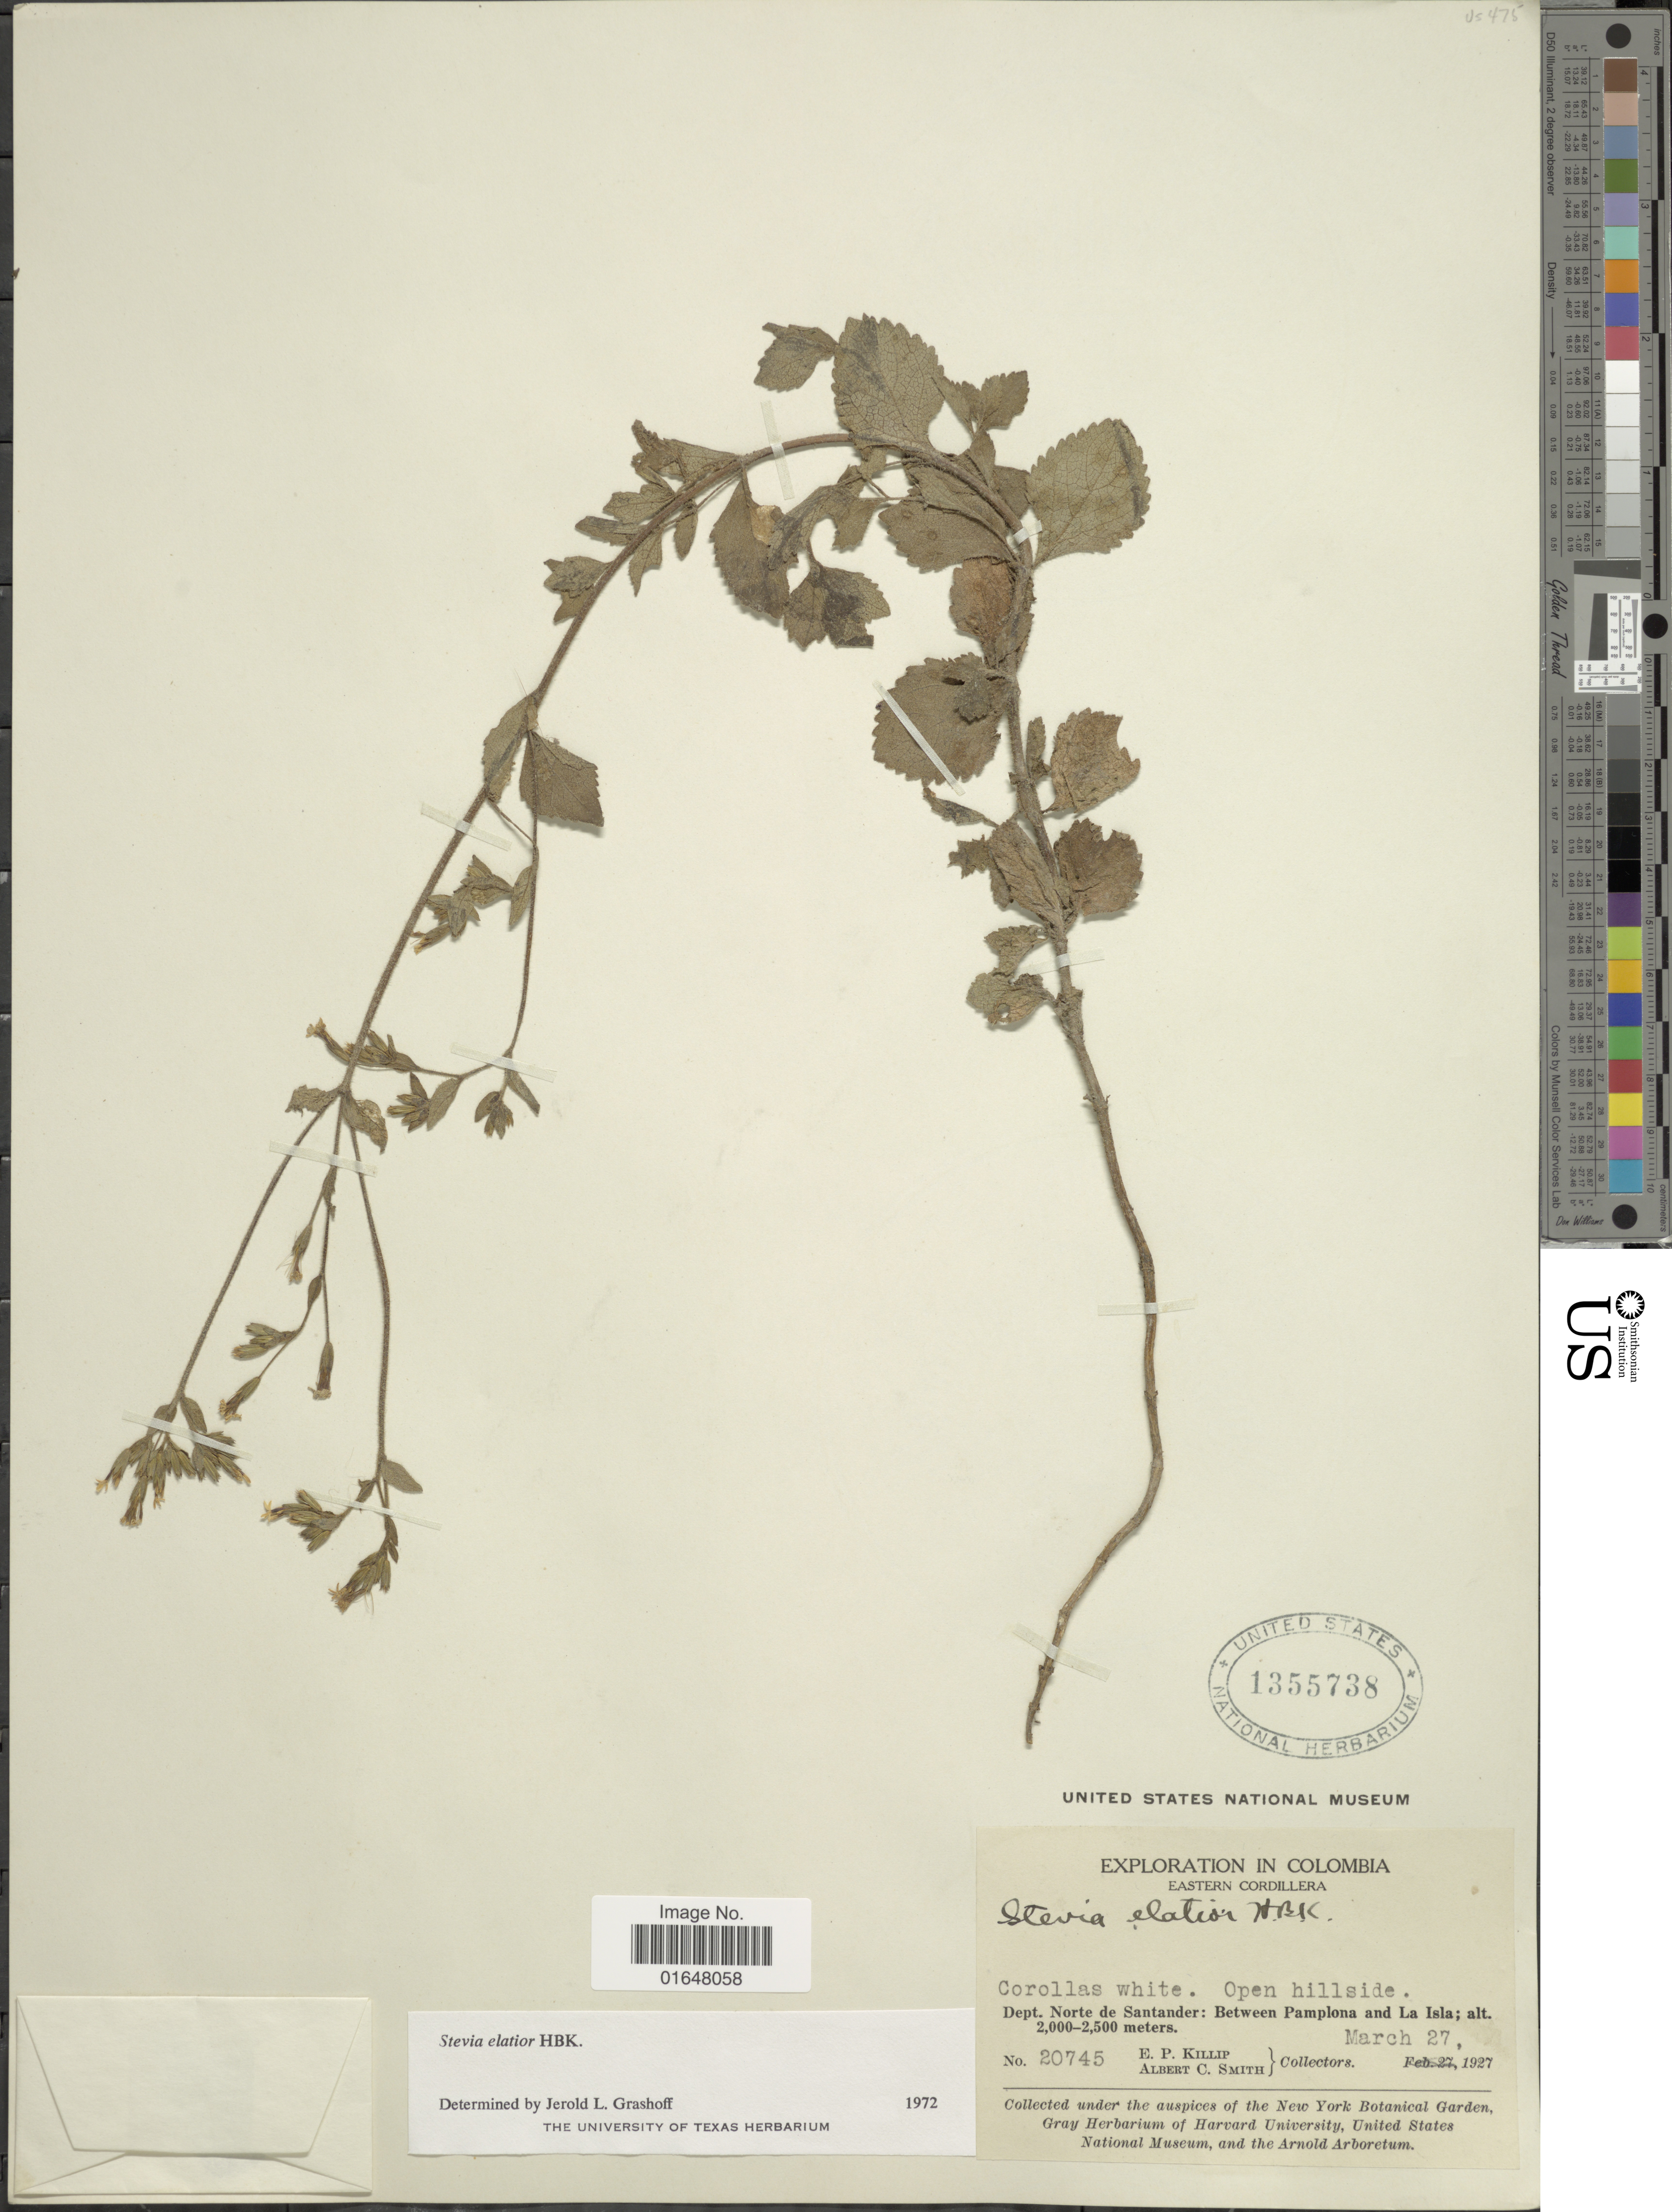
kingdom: Plantae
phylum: Tracheophyta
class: Magnoliopsida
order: Asterales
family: Asteraceae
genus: Stevia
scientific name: Stevia elatior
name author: Kunth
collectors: E. P. Killip & A. C. Smith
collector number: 20745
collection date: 1927-03-27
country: Colombia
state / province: Norte de Santander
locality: Eastern Cordillera, between Pamplona and La Isla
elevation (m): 2000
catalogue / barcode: US 1355738